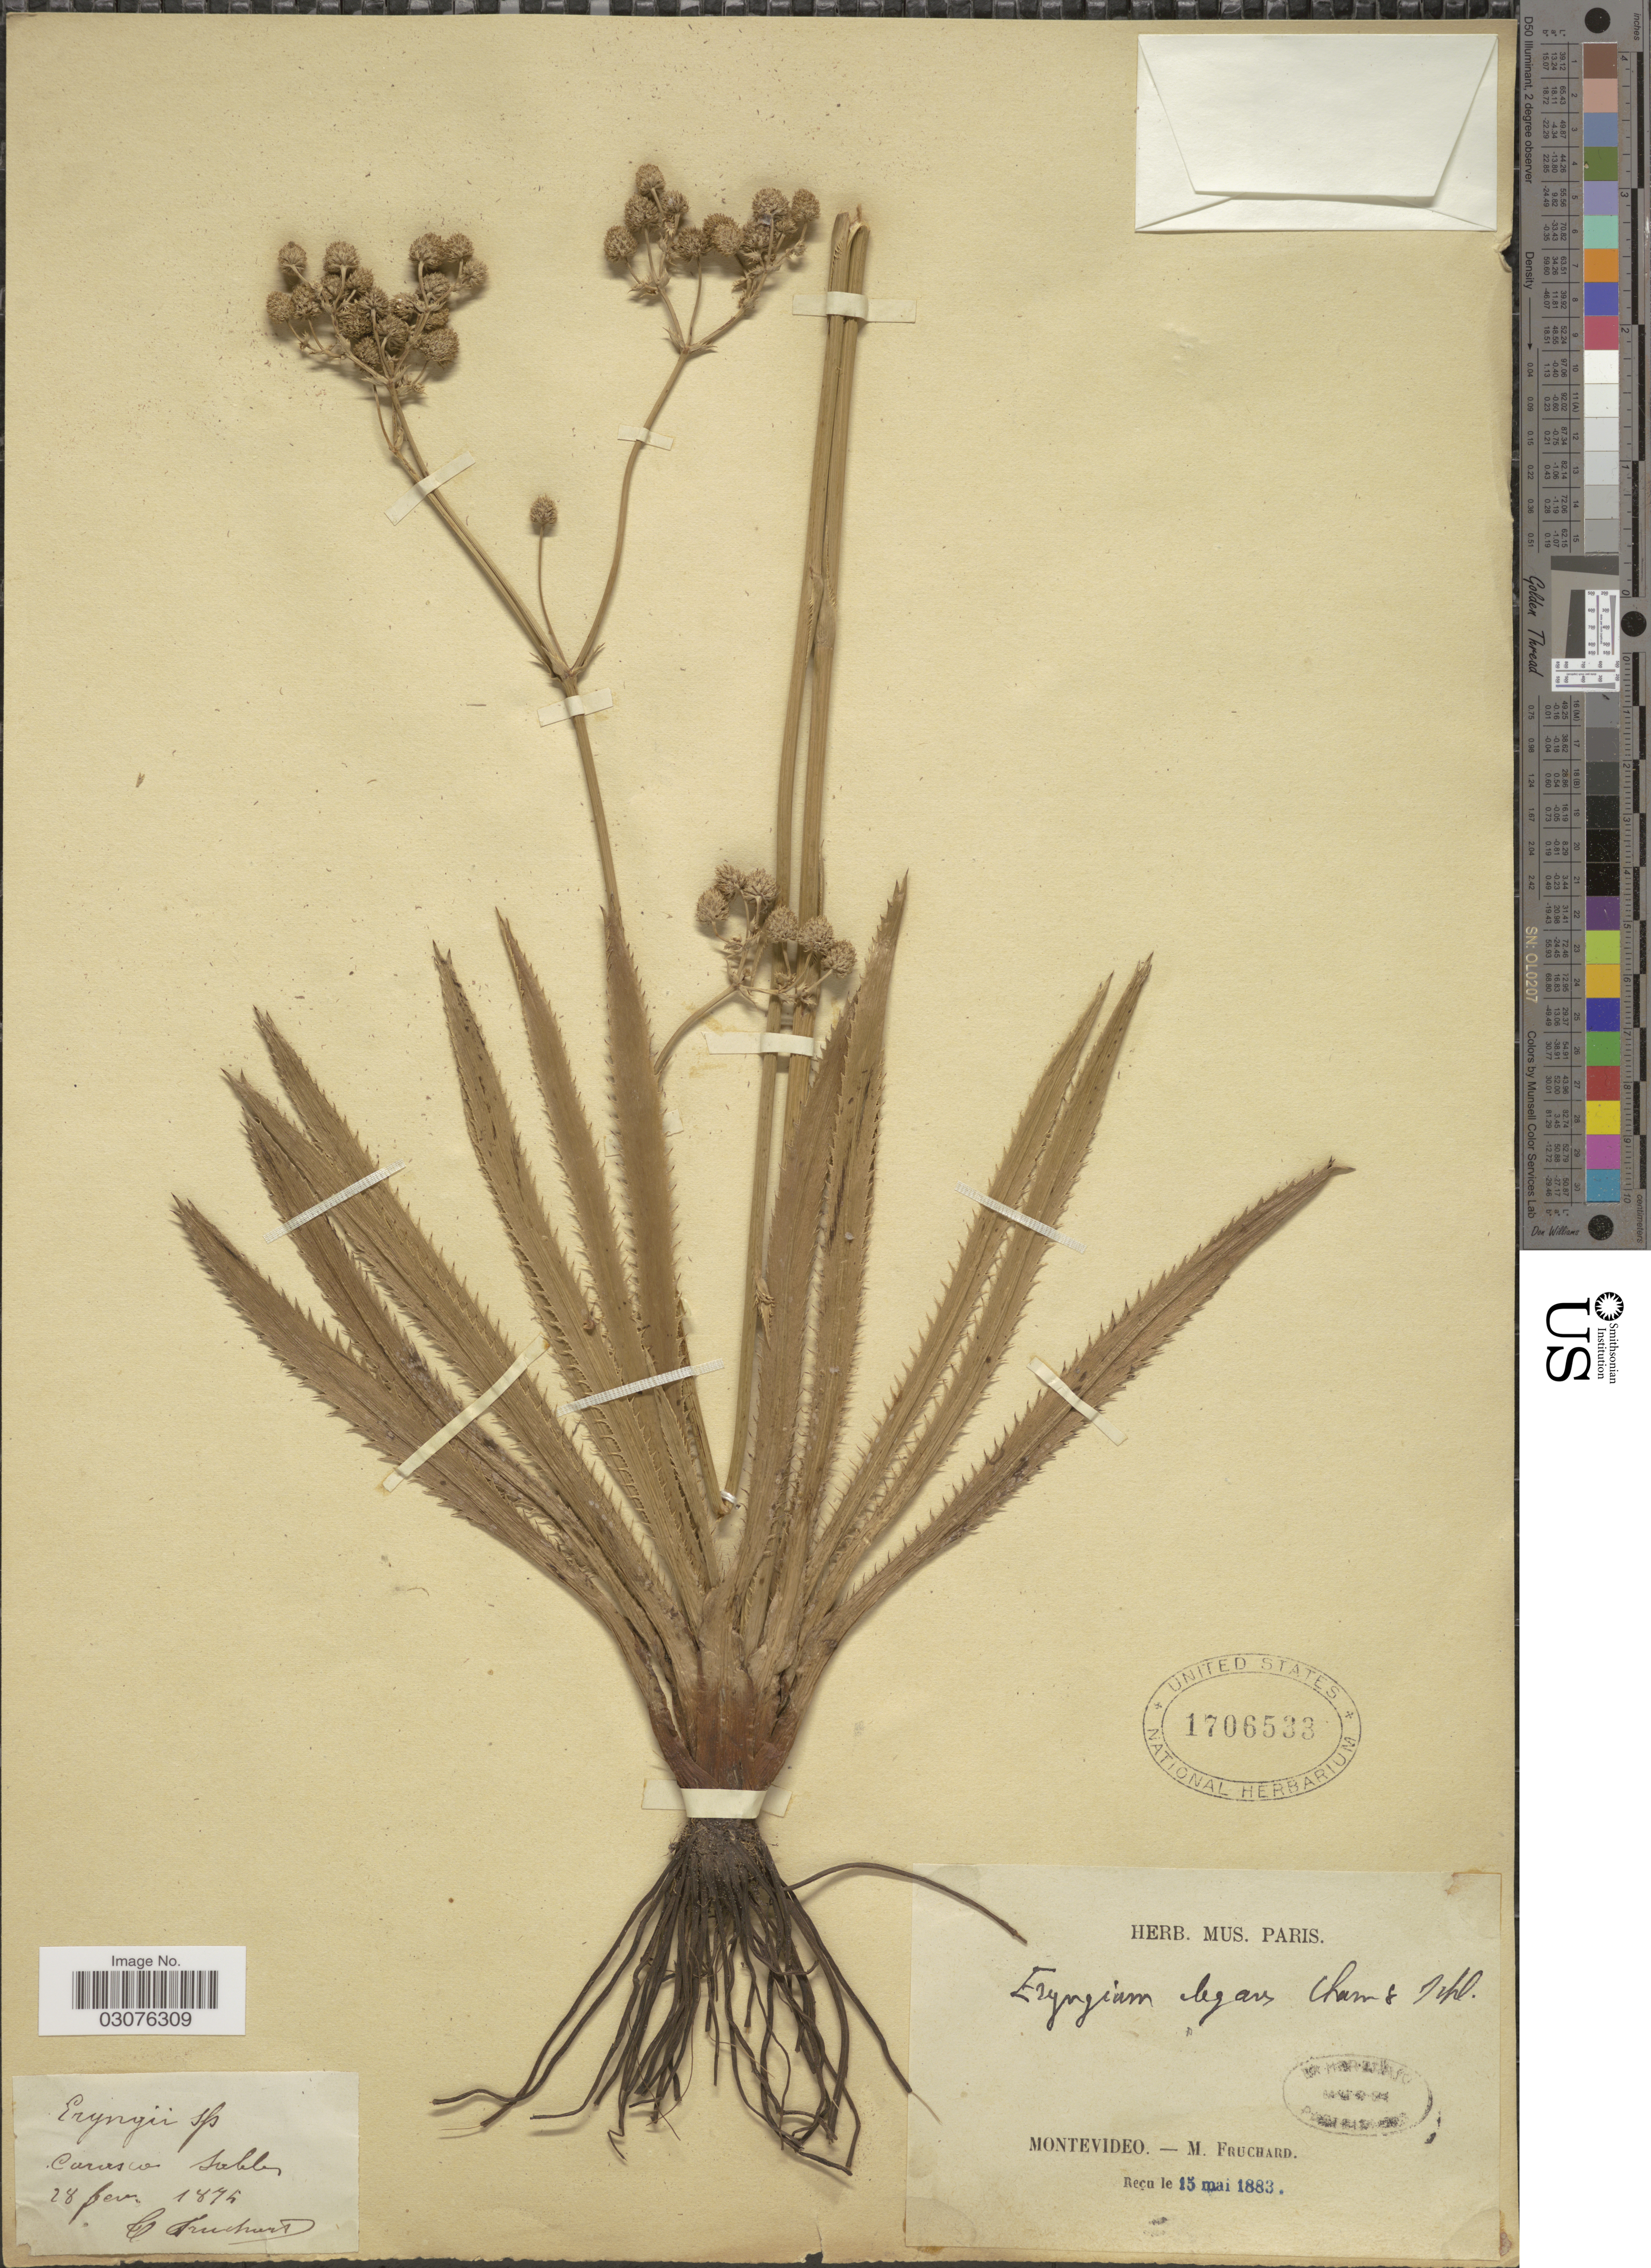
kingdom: Plantae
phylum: Tracheophyta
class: Magnoliopsida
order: Apiales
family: Apiaceae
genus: Eryngium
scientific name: Eryngium elegans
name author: Cham. ex Schltdl.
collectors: M. Fruchard & T. Fruchard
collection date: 1875-02-28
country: Uruguay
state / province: Montevideo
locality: Carasco sables.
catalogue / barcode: US 1706533